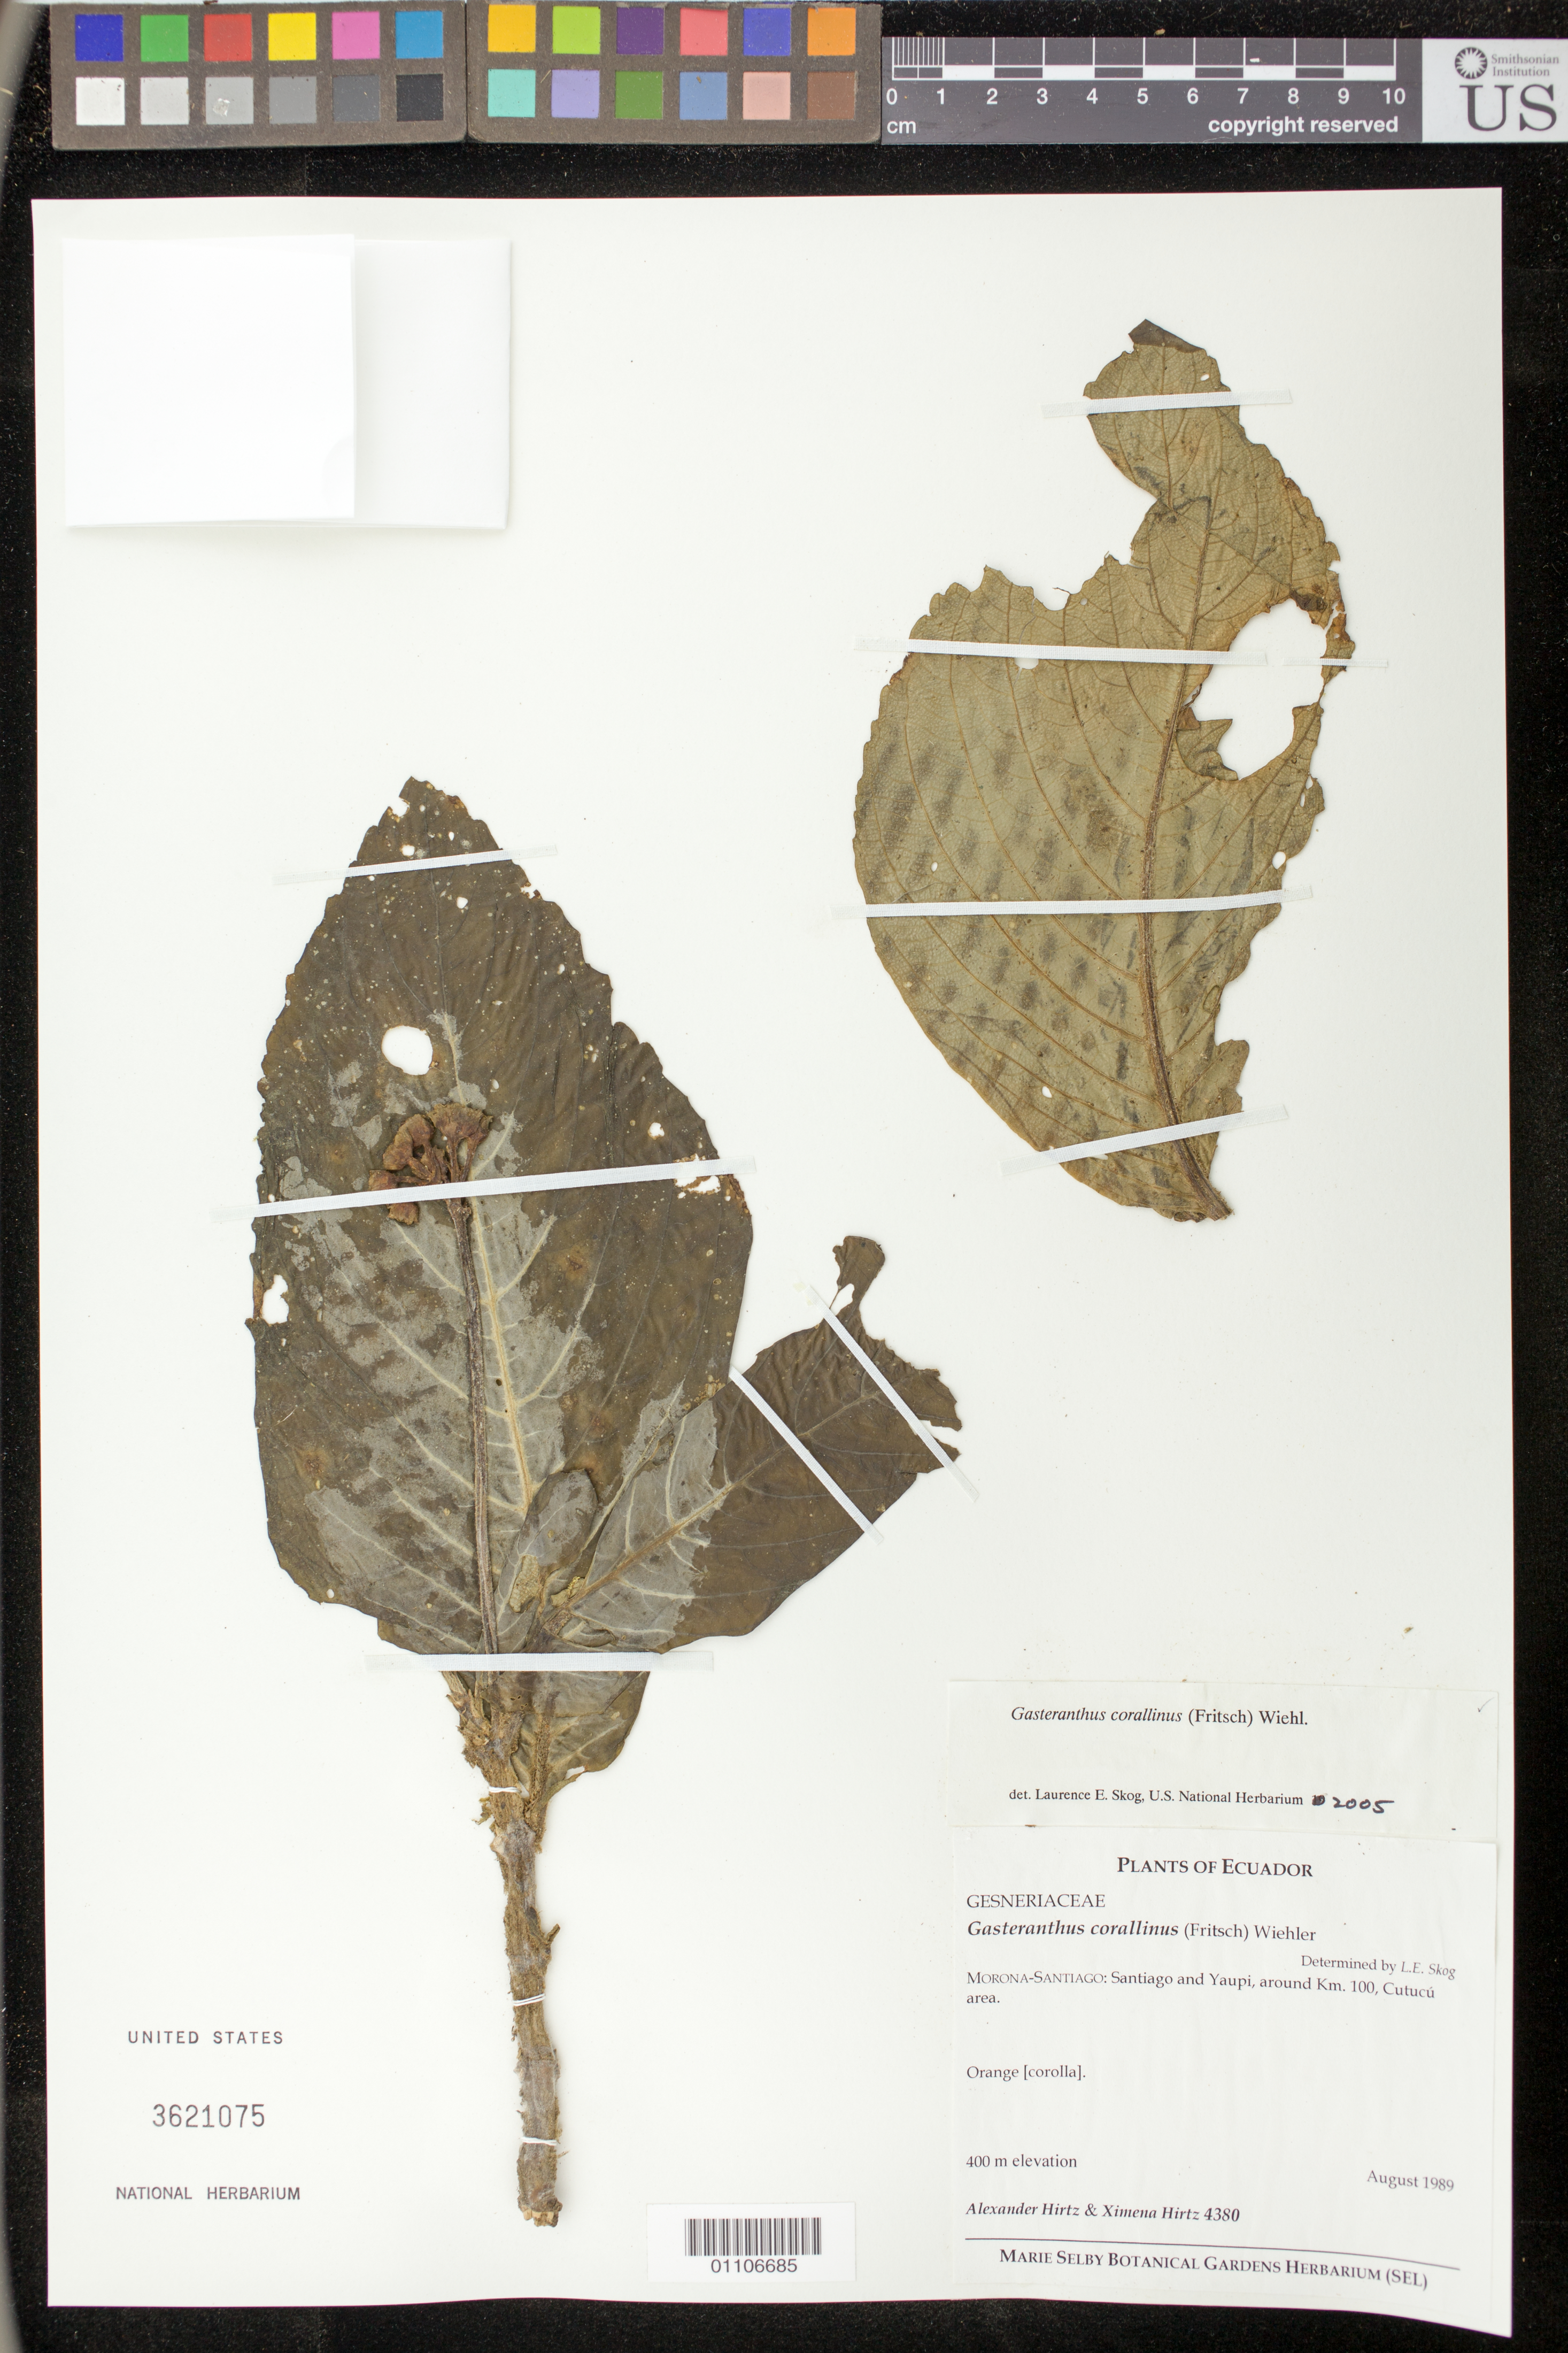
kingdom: Plantae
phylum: Tracheophyta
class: Magnoliopsida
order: Lamiales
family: Gesneriaceae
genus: Gasteranthus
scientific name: Gasteranthus corallinus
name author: (Fritsch) Wiehler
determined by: Skog, Laurence E.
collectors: A. Hirtz & X. Hirtz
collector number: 4380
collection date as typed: Aug 1989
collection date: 1989-08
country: Ecuador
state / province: Morona-Santiago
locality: Santiago and Yaupi, around Km. 100, Cutucu area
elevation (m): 400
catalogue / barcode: US 3621075